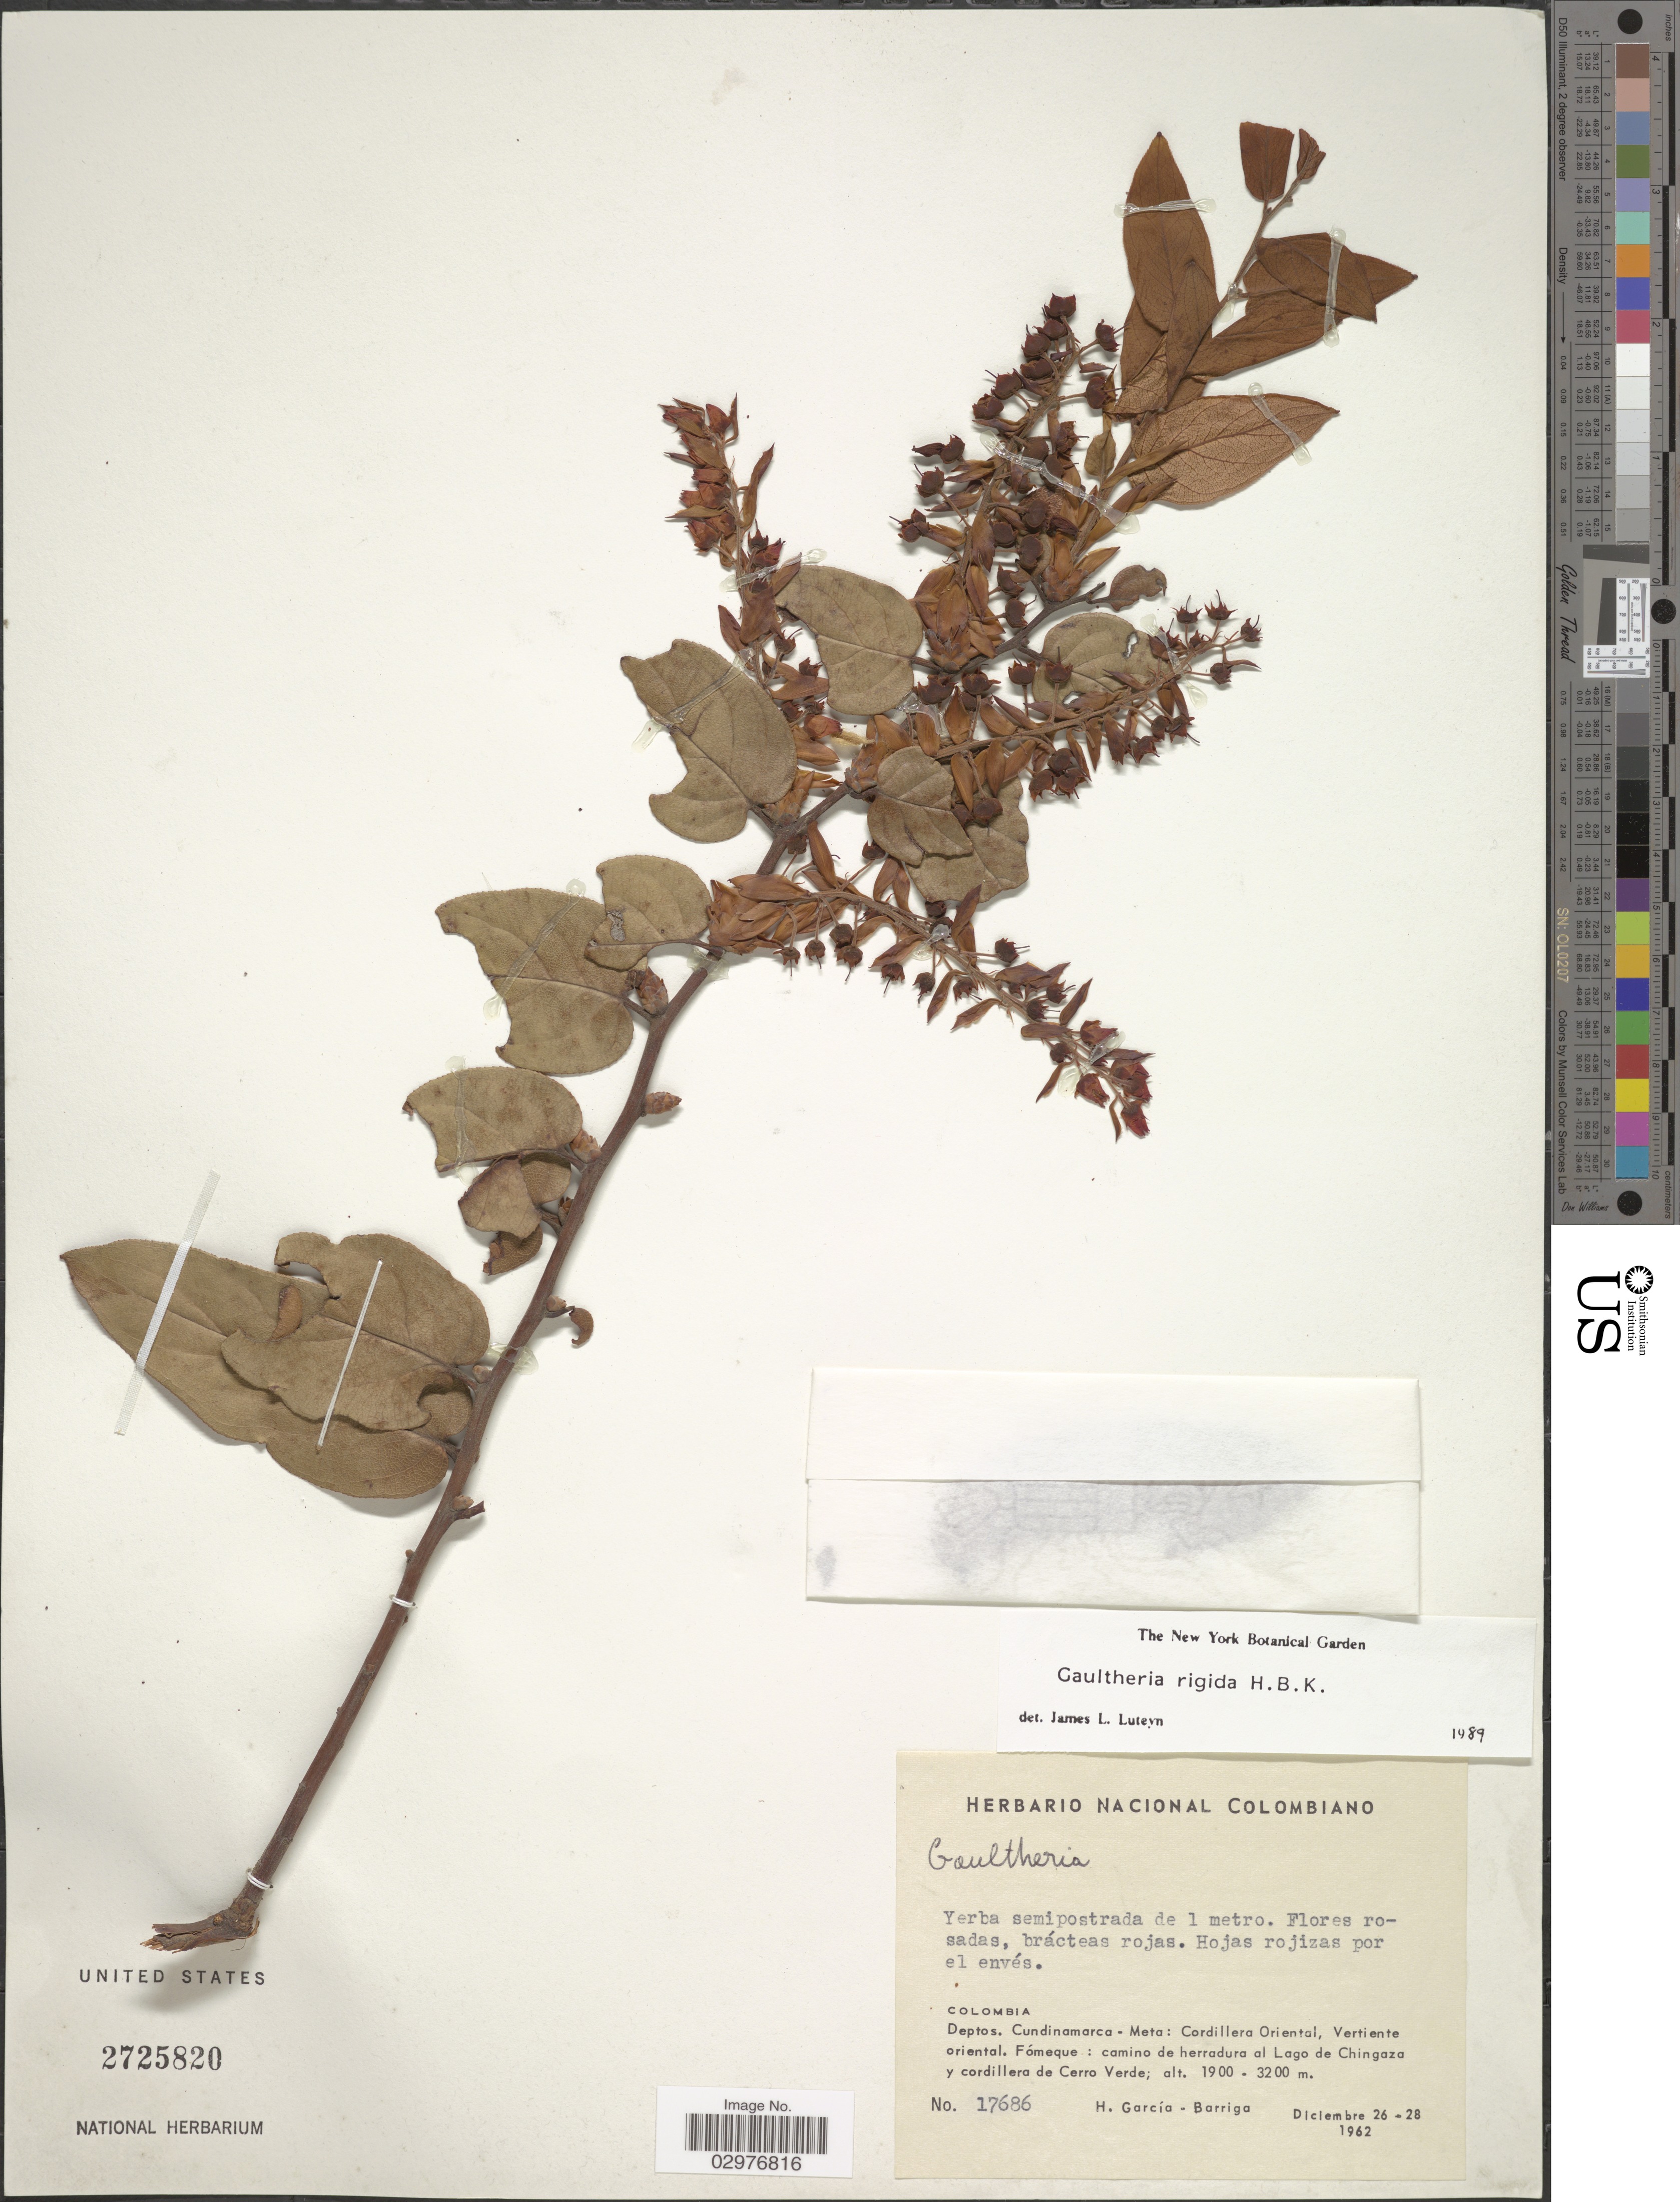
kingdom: Plantae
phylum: Tracheophyta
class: Magnoliopsida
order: Ericales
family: Ericaceae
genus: Gaultheria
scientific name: Gaultheria rigida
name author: Kunth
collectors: H. García Barriga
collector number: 17686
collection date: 1962-12-26/1962-12-28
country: Colombia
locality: Deptos. Cundinamarca-Meta: Cordillera Oriental, Vertiente oriental. Fómeque: camino de herradura al Lago de Chingaza y cordillera de Cerro Verde.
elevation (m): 1900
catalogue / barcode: US 2725820